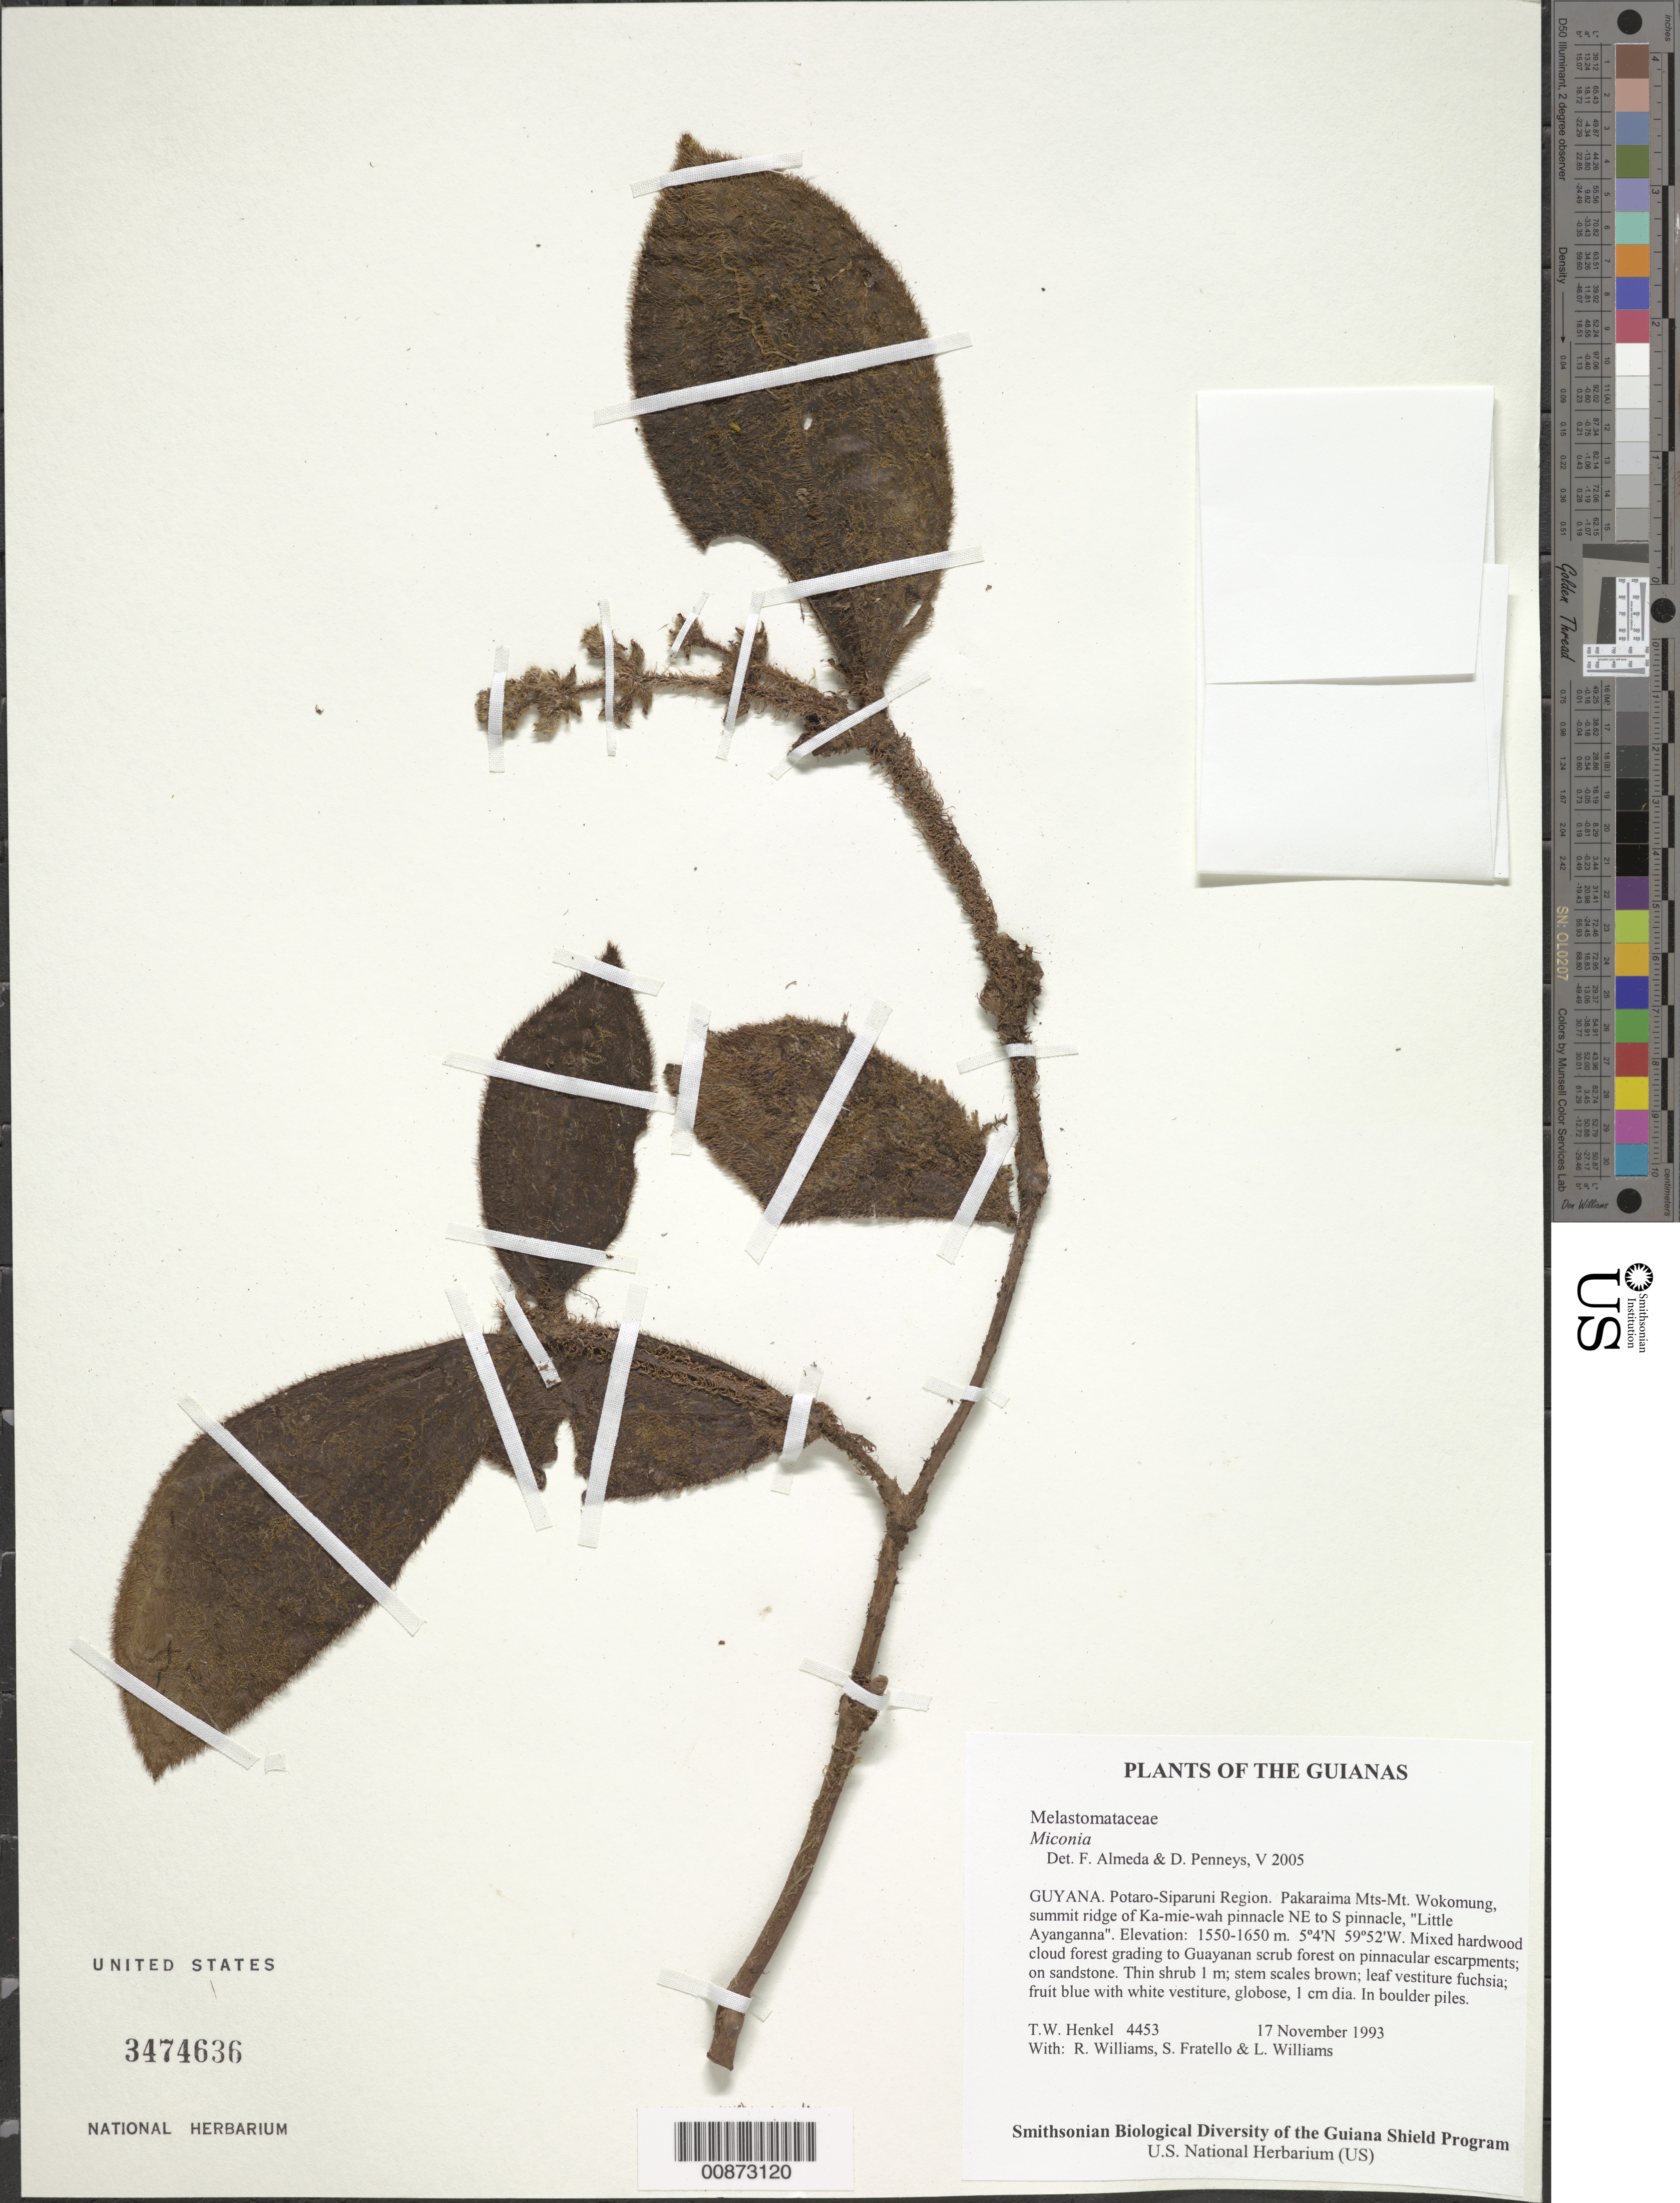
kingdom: Plantae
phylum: Tracheophyta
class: Magnoliopsida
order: Myrtales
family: Melastomataceae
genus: Miconia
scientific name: Miconia sp.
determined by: Almeda, F.; Penneys, D. S.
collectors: T. Henkel, R. Williams, S. Fratello & L. Williams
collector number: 4453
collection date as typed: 17 November 1993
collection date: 1993-11-17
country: Guyana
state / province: Potaro-Siparuni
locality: Pakaraima Mts-Mt. Wokomung, summit ridge of Ka-mie-wah pinnacle NE to S pinnacle, "Little Ayanganna"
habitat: Mixed hardwood cloud forest grading to Guayanan scrub forest on pinnacular escarpments; on sandstone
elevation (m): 1550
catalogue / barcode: US 3474636